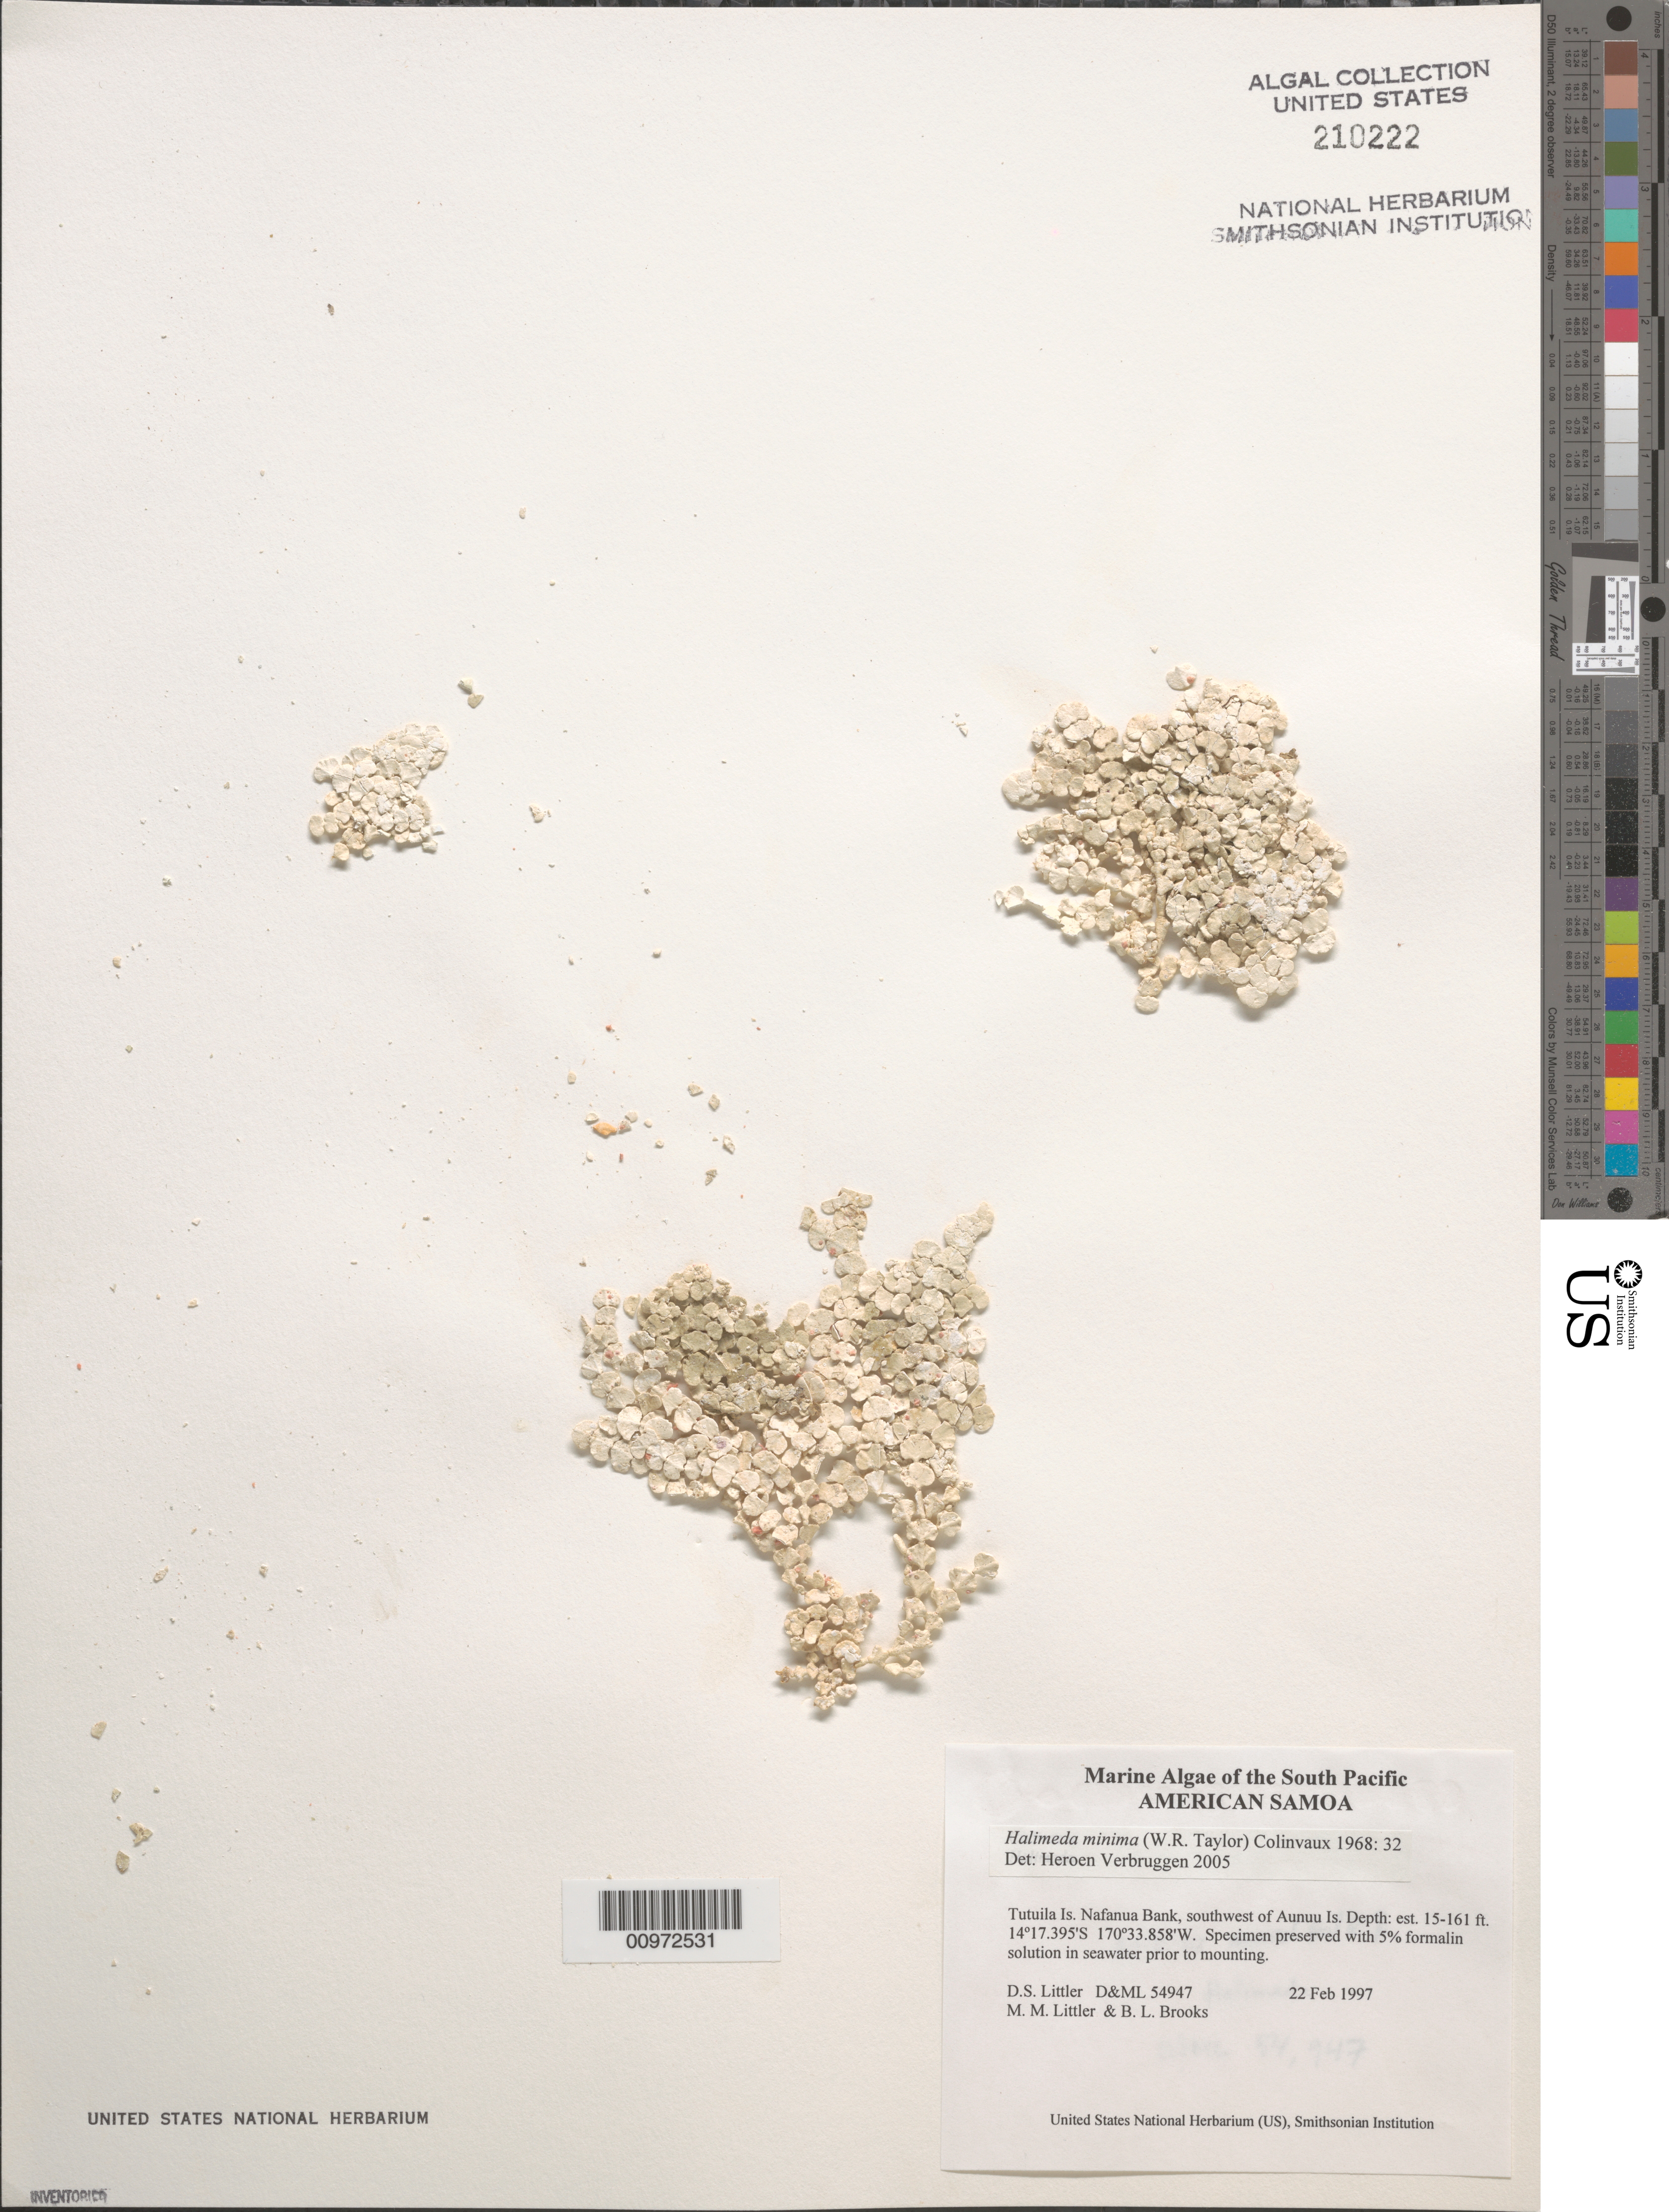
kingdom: Plantae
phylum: Chlorophyta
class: Ulvophyceae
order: Bryopsidales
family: Halimedaceae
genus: Halimeda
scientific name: Halimeda minima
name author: (W.R. Taylor) Hillis-Colinvaux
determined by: Verbruggen, H.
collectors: D. S. Littler, M. M. Littler & B. Brooks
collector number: D&ML 54947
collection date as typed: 22 Feb 1997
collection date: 1997-02-22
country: American Samoa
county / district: Eastern District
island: Tutua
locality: Nafanua Bank, southwest of Aunuu Island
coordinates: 14 17.395'S, 170 33.858'W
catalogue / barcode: US 210222